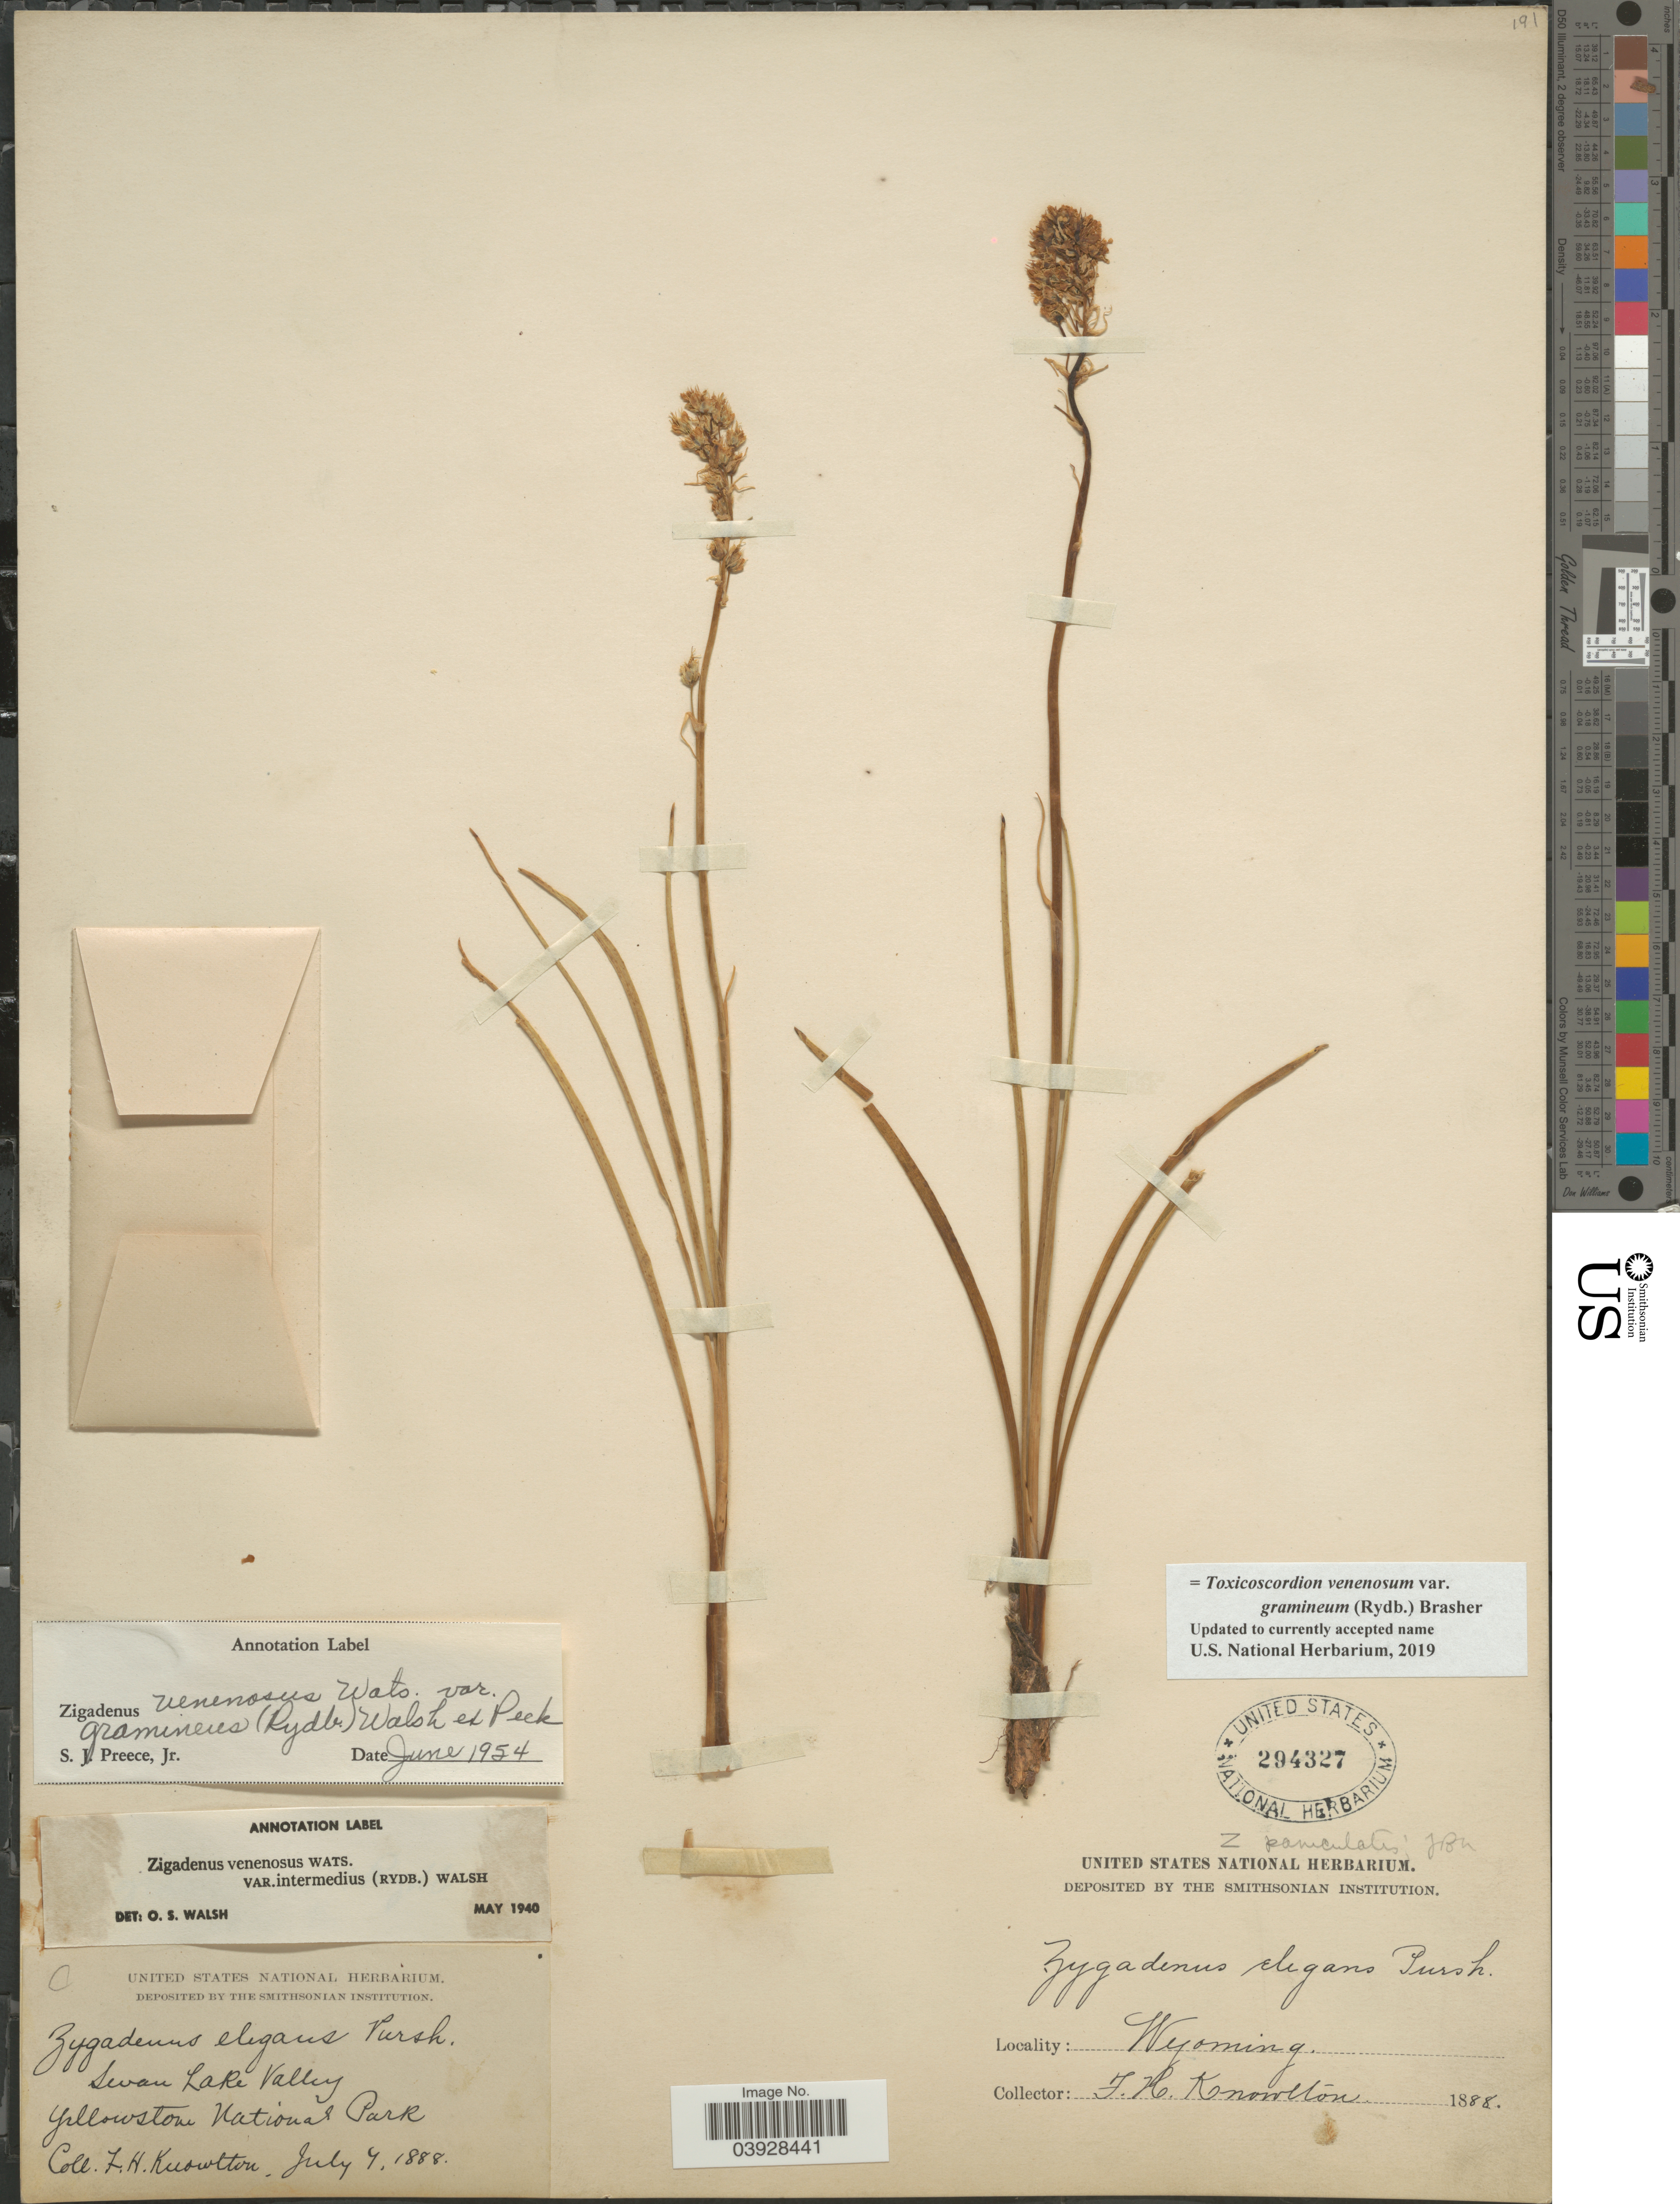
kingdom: Plantae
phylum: Tracheophyta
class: Liliopsida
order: Liliales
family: Melanthiaceae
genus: Toxicoscordion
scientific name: Toxicoscordion venenosum var. gramineum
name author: (Rydb.) Brasher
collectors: F. H. Knowlton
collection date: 1888-07-07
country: United States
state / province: Wyoming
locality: Swan Lake Valley. Yellowstone National Park.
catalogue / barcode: US 294327